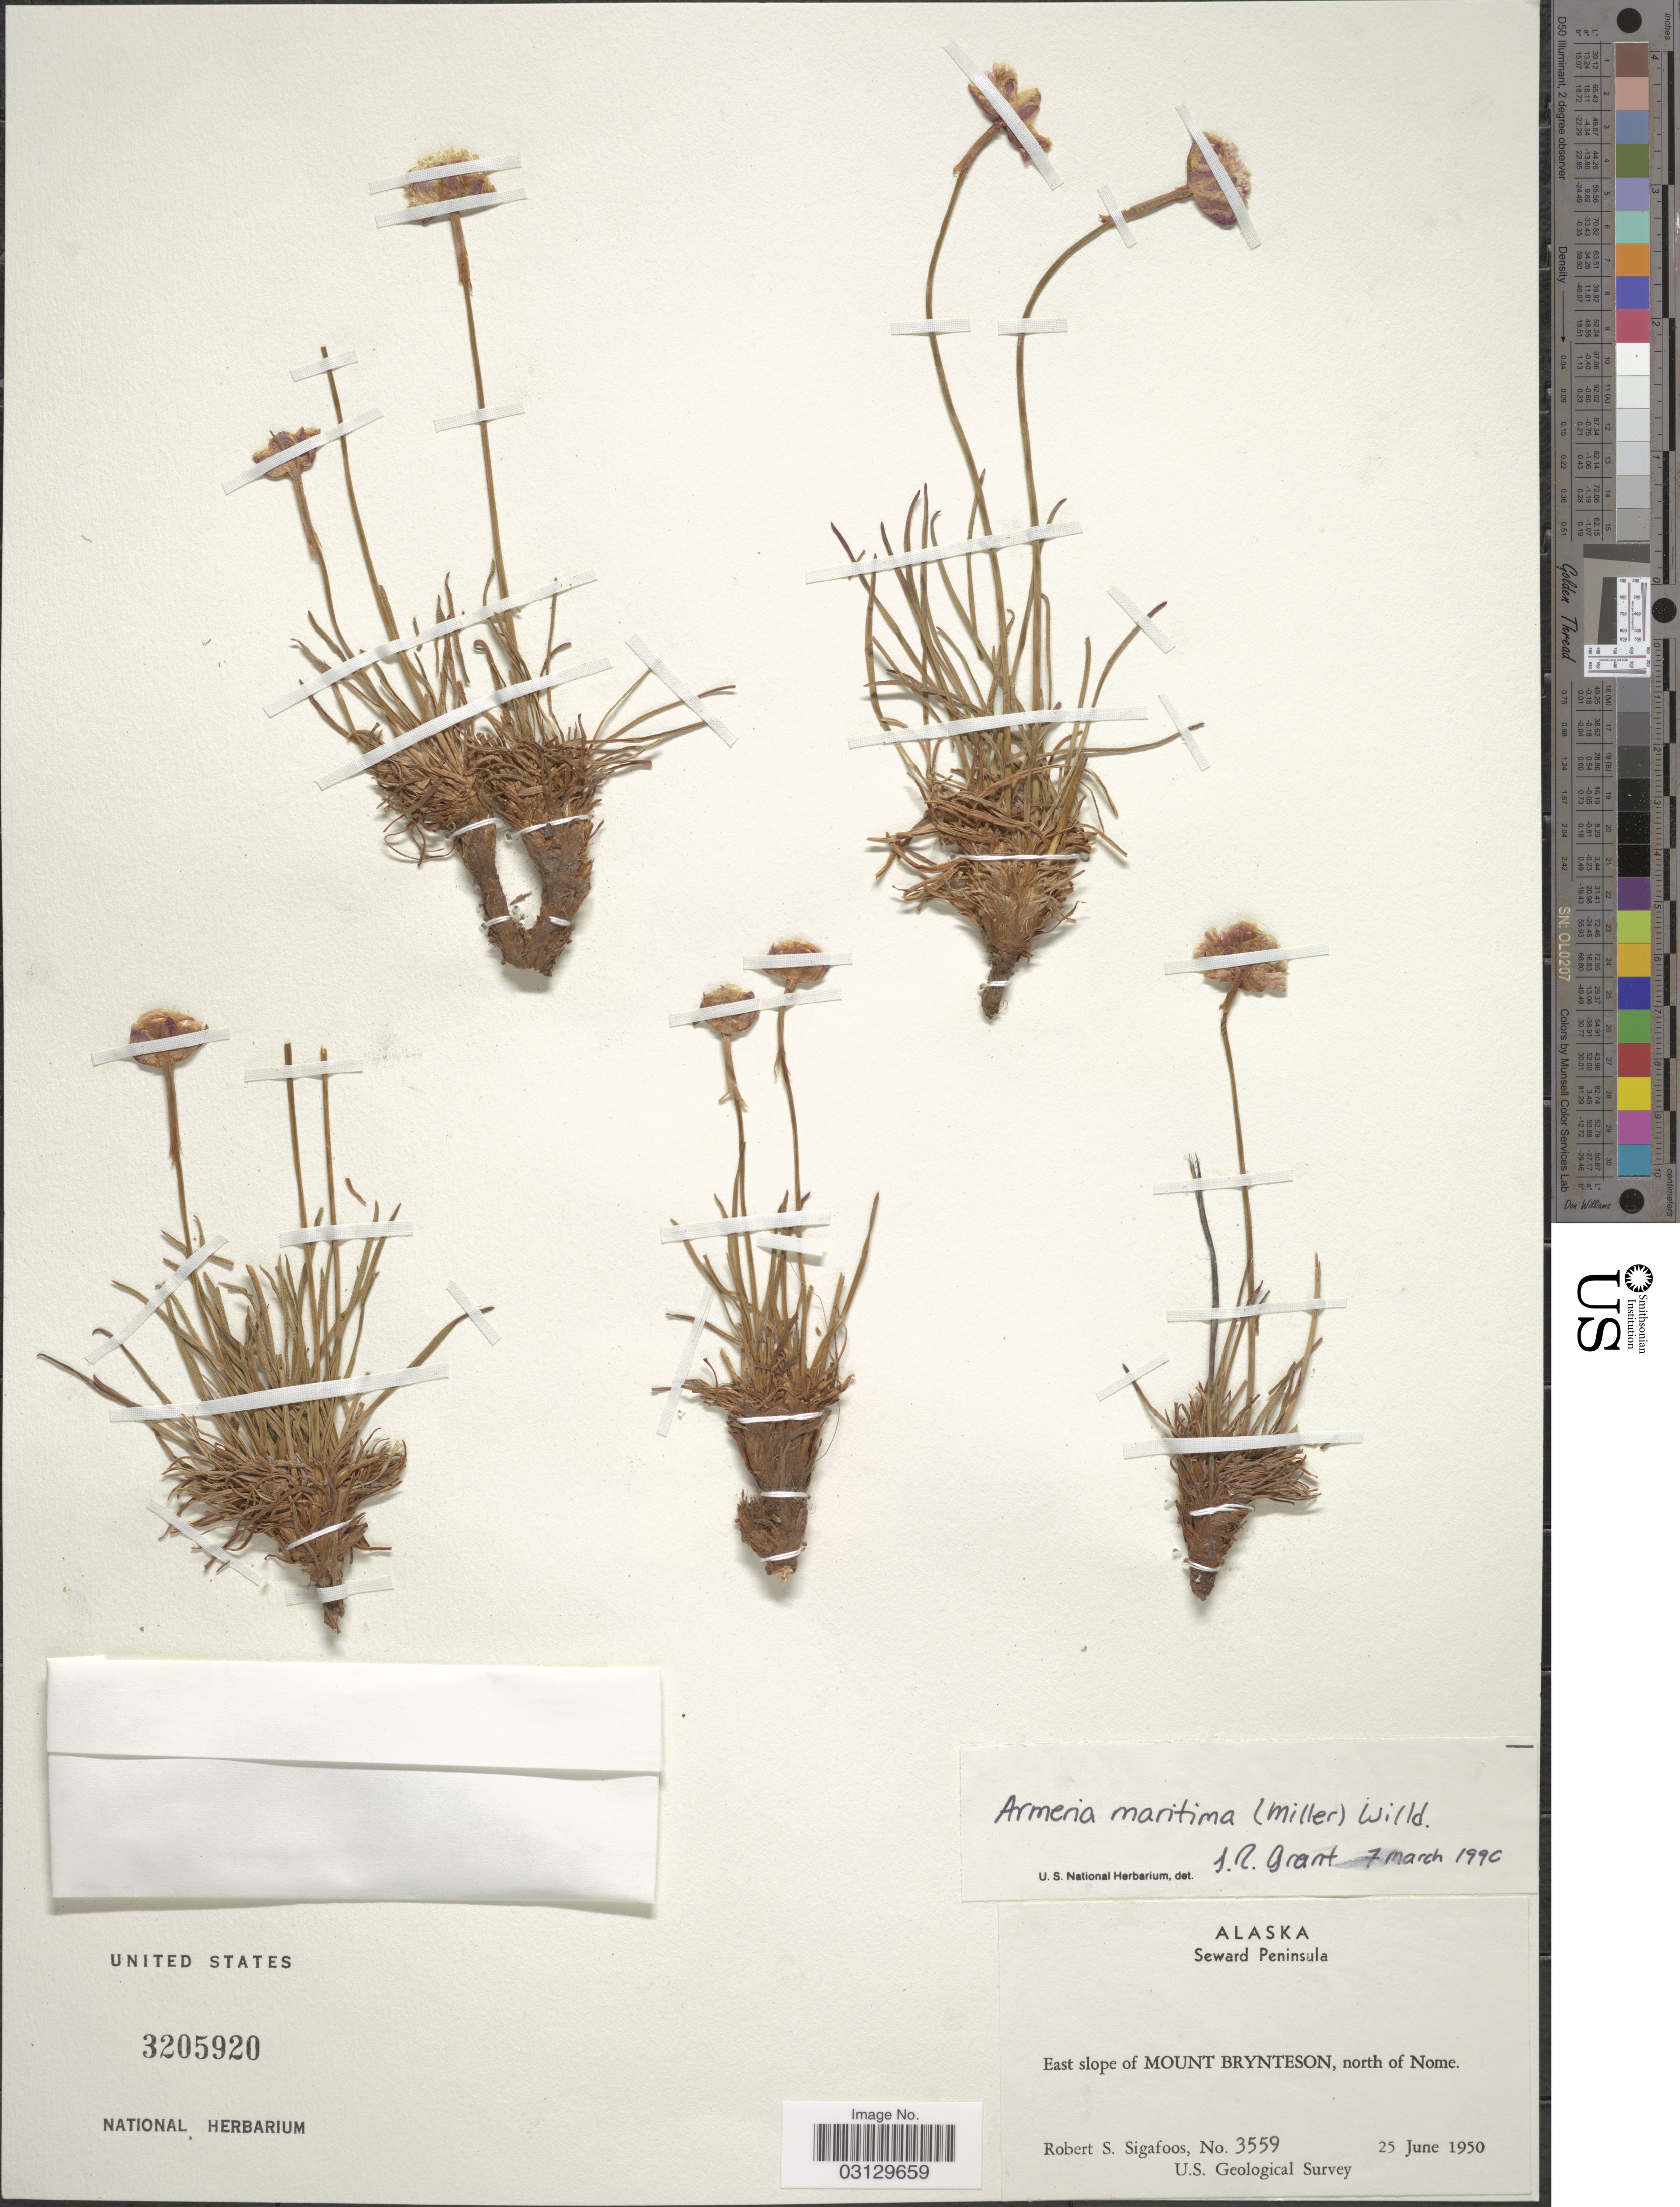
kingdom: Plantae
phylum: Tracheophyta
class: Magnoliopsida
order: Caryophyllales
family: Plumbaginaceae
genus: Armeria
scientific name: Armeria maritima subsp. sibirica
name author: (Turcz. ex Boiss.) Nyman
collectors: R. Sigafoos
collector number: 3559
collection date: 1950-06-25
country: United States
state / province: Alaska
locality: Seward Peninsula. East slope of Mount Brynteson, north of Nome.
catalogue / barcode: US 3205920